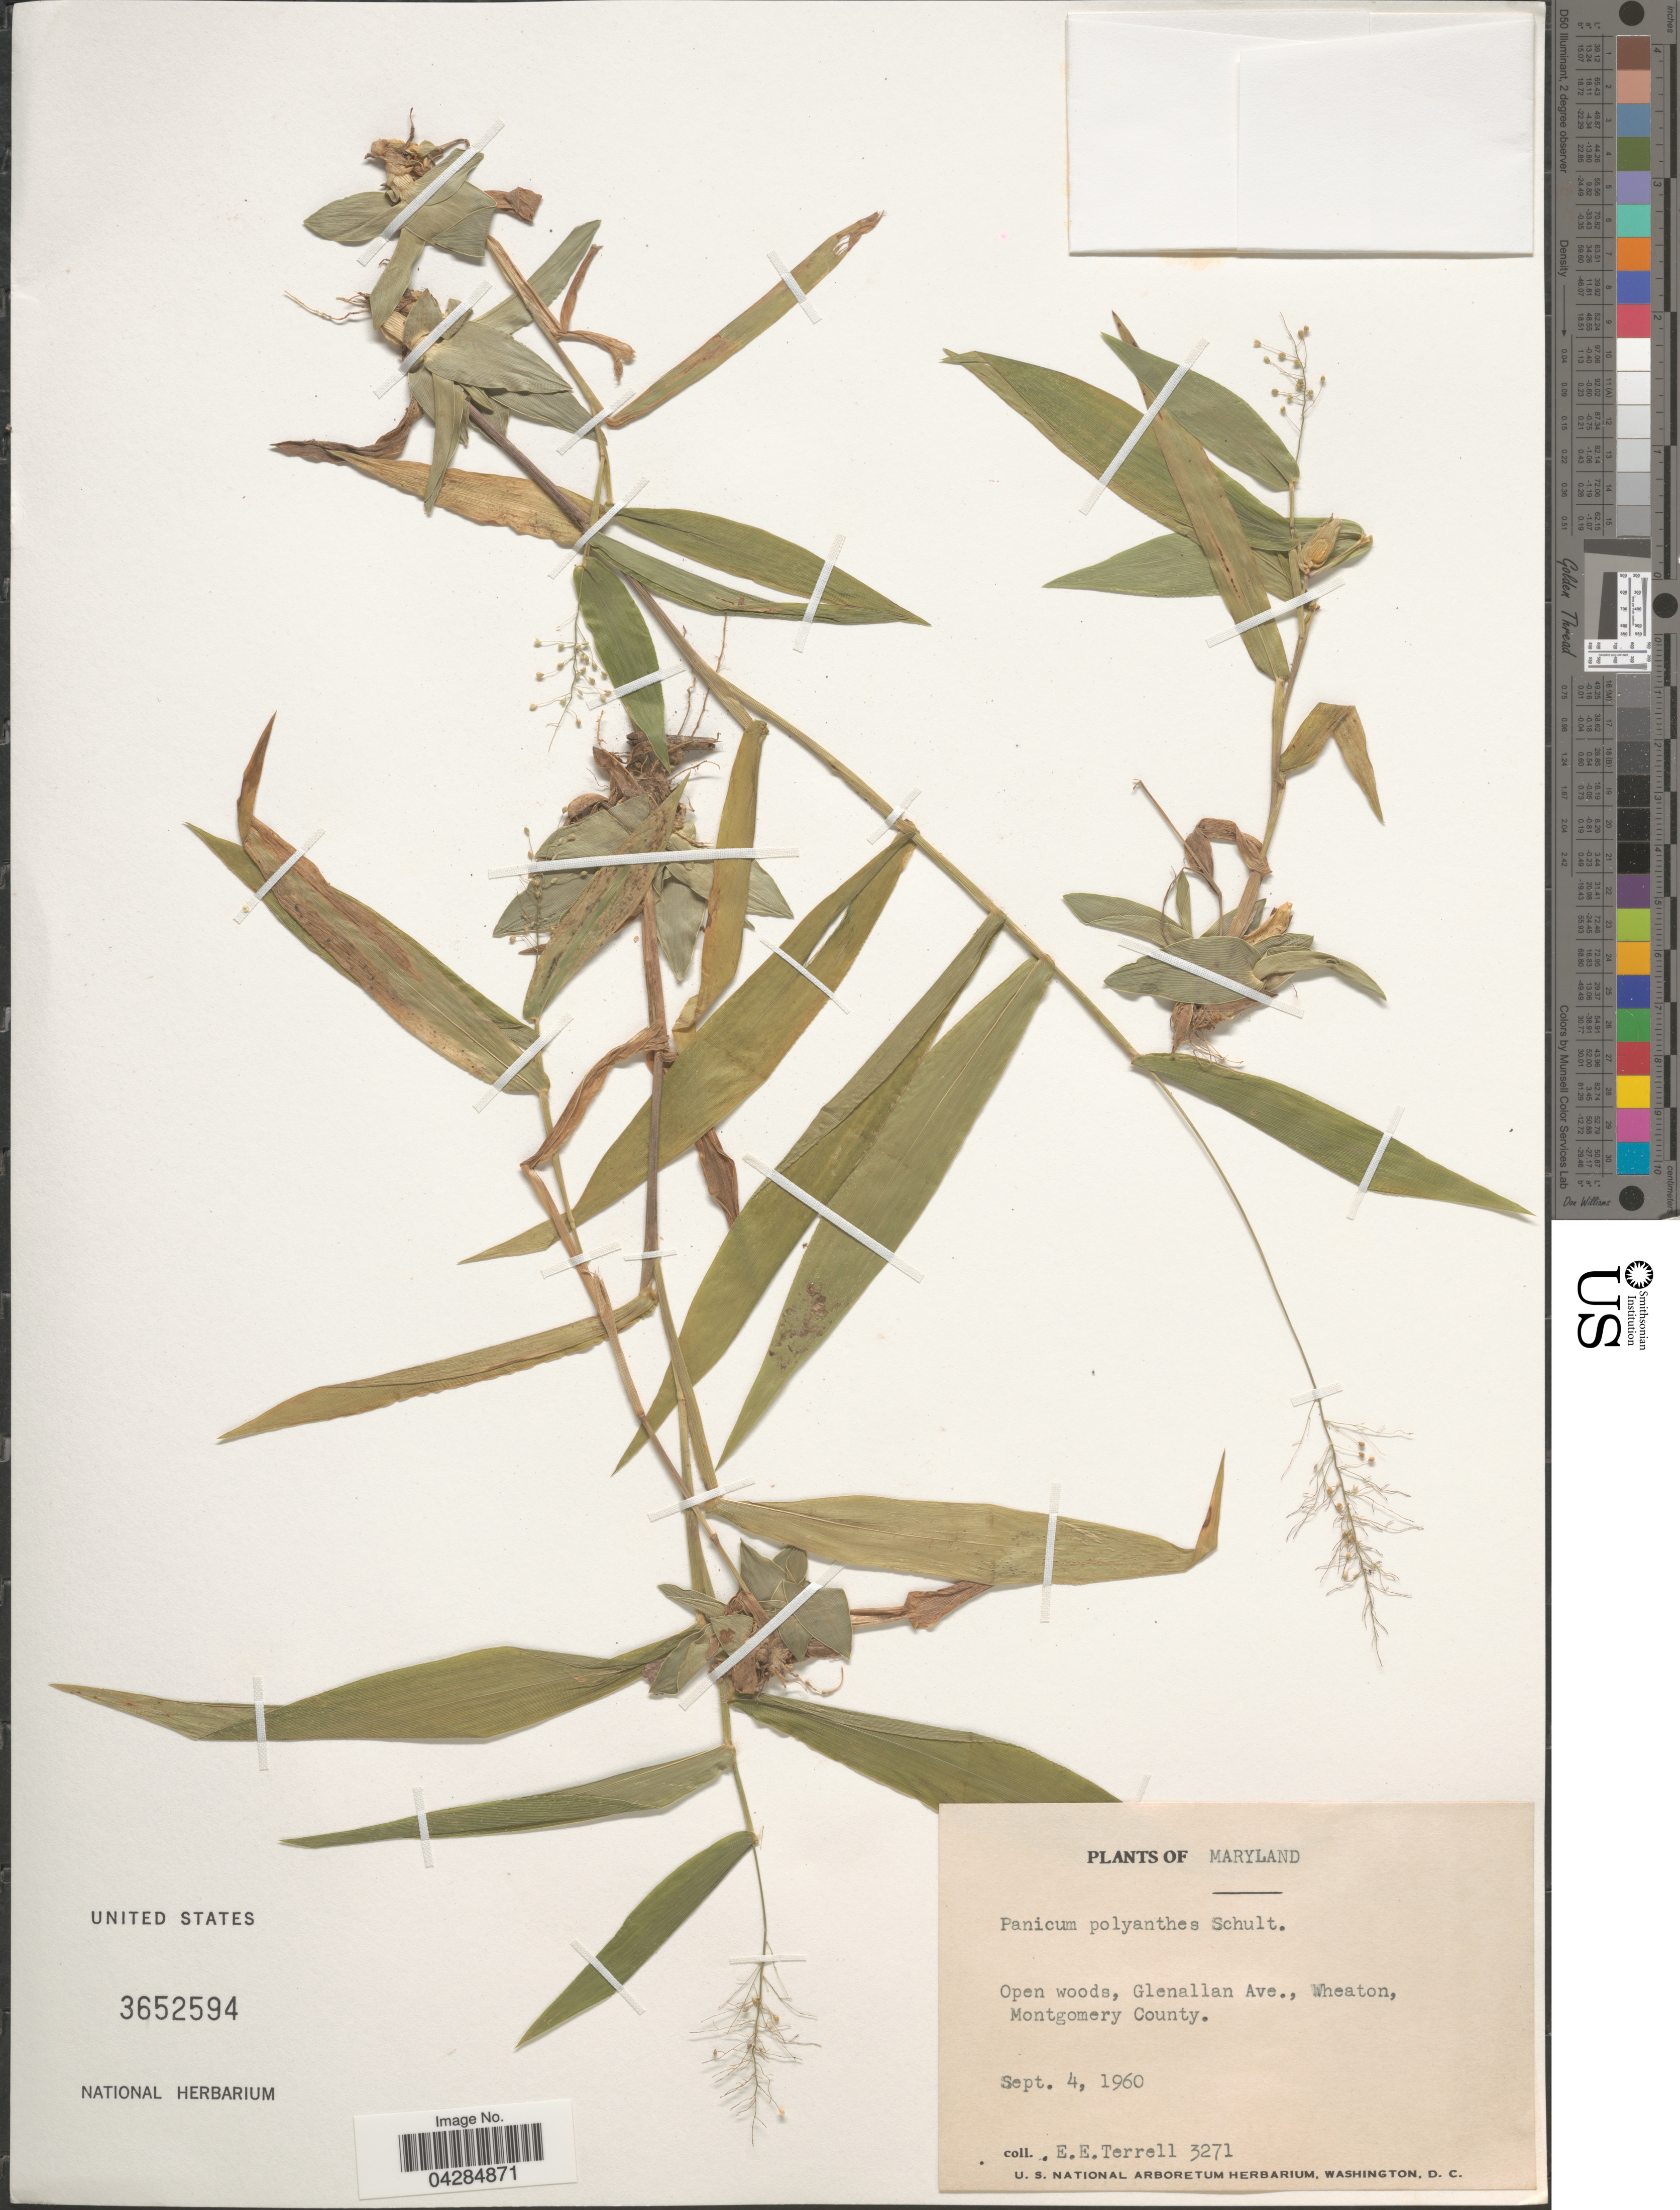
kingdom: Plantae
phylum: Tracheophyta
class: Liliopsida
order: Poales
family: Poaceae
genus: Dichanthelium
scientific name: Dichanthelium polyanthes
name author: (Schult.) Mohlenbr.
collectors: E. E. Terrell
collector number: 3271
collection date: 1960-09-04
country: United States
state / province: Maryland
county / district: Montgomery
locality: Glenallan Ave., Wheaton, Montgomery County.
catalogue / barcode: US 3652594